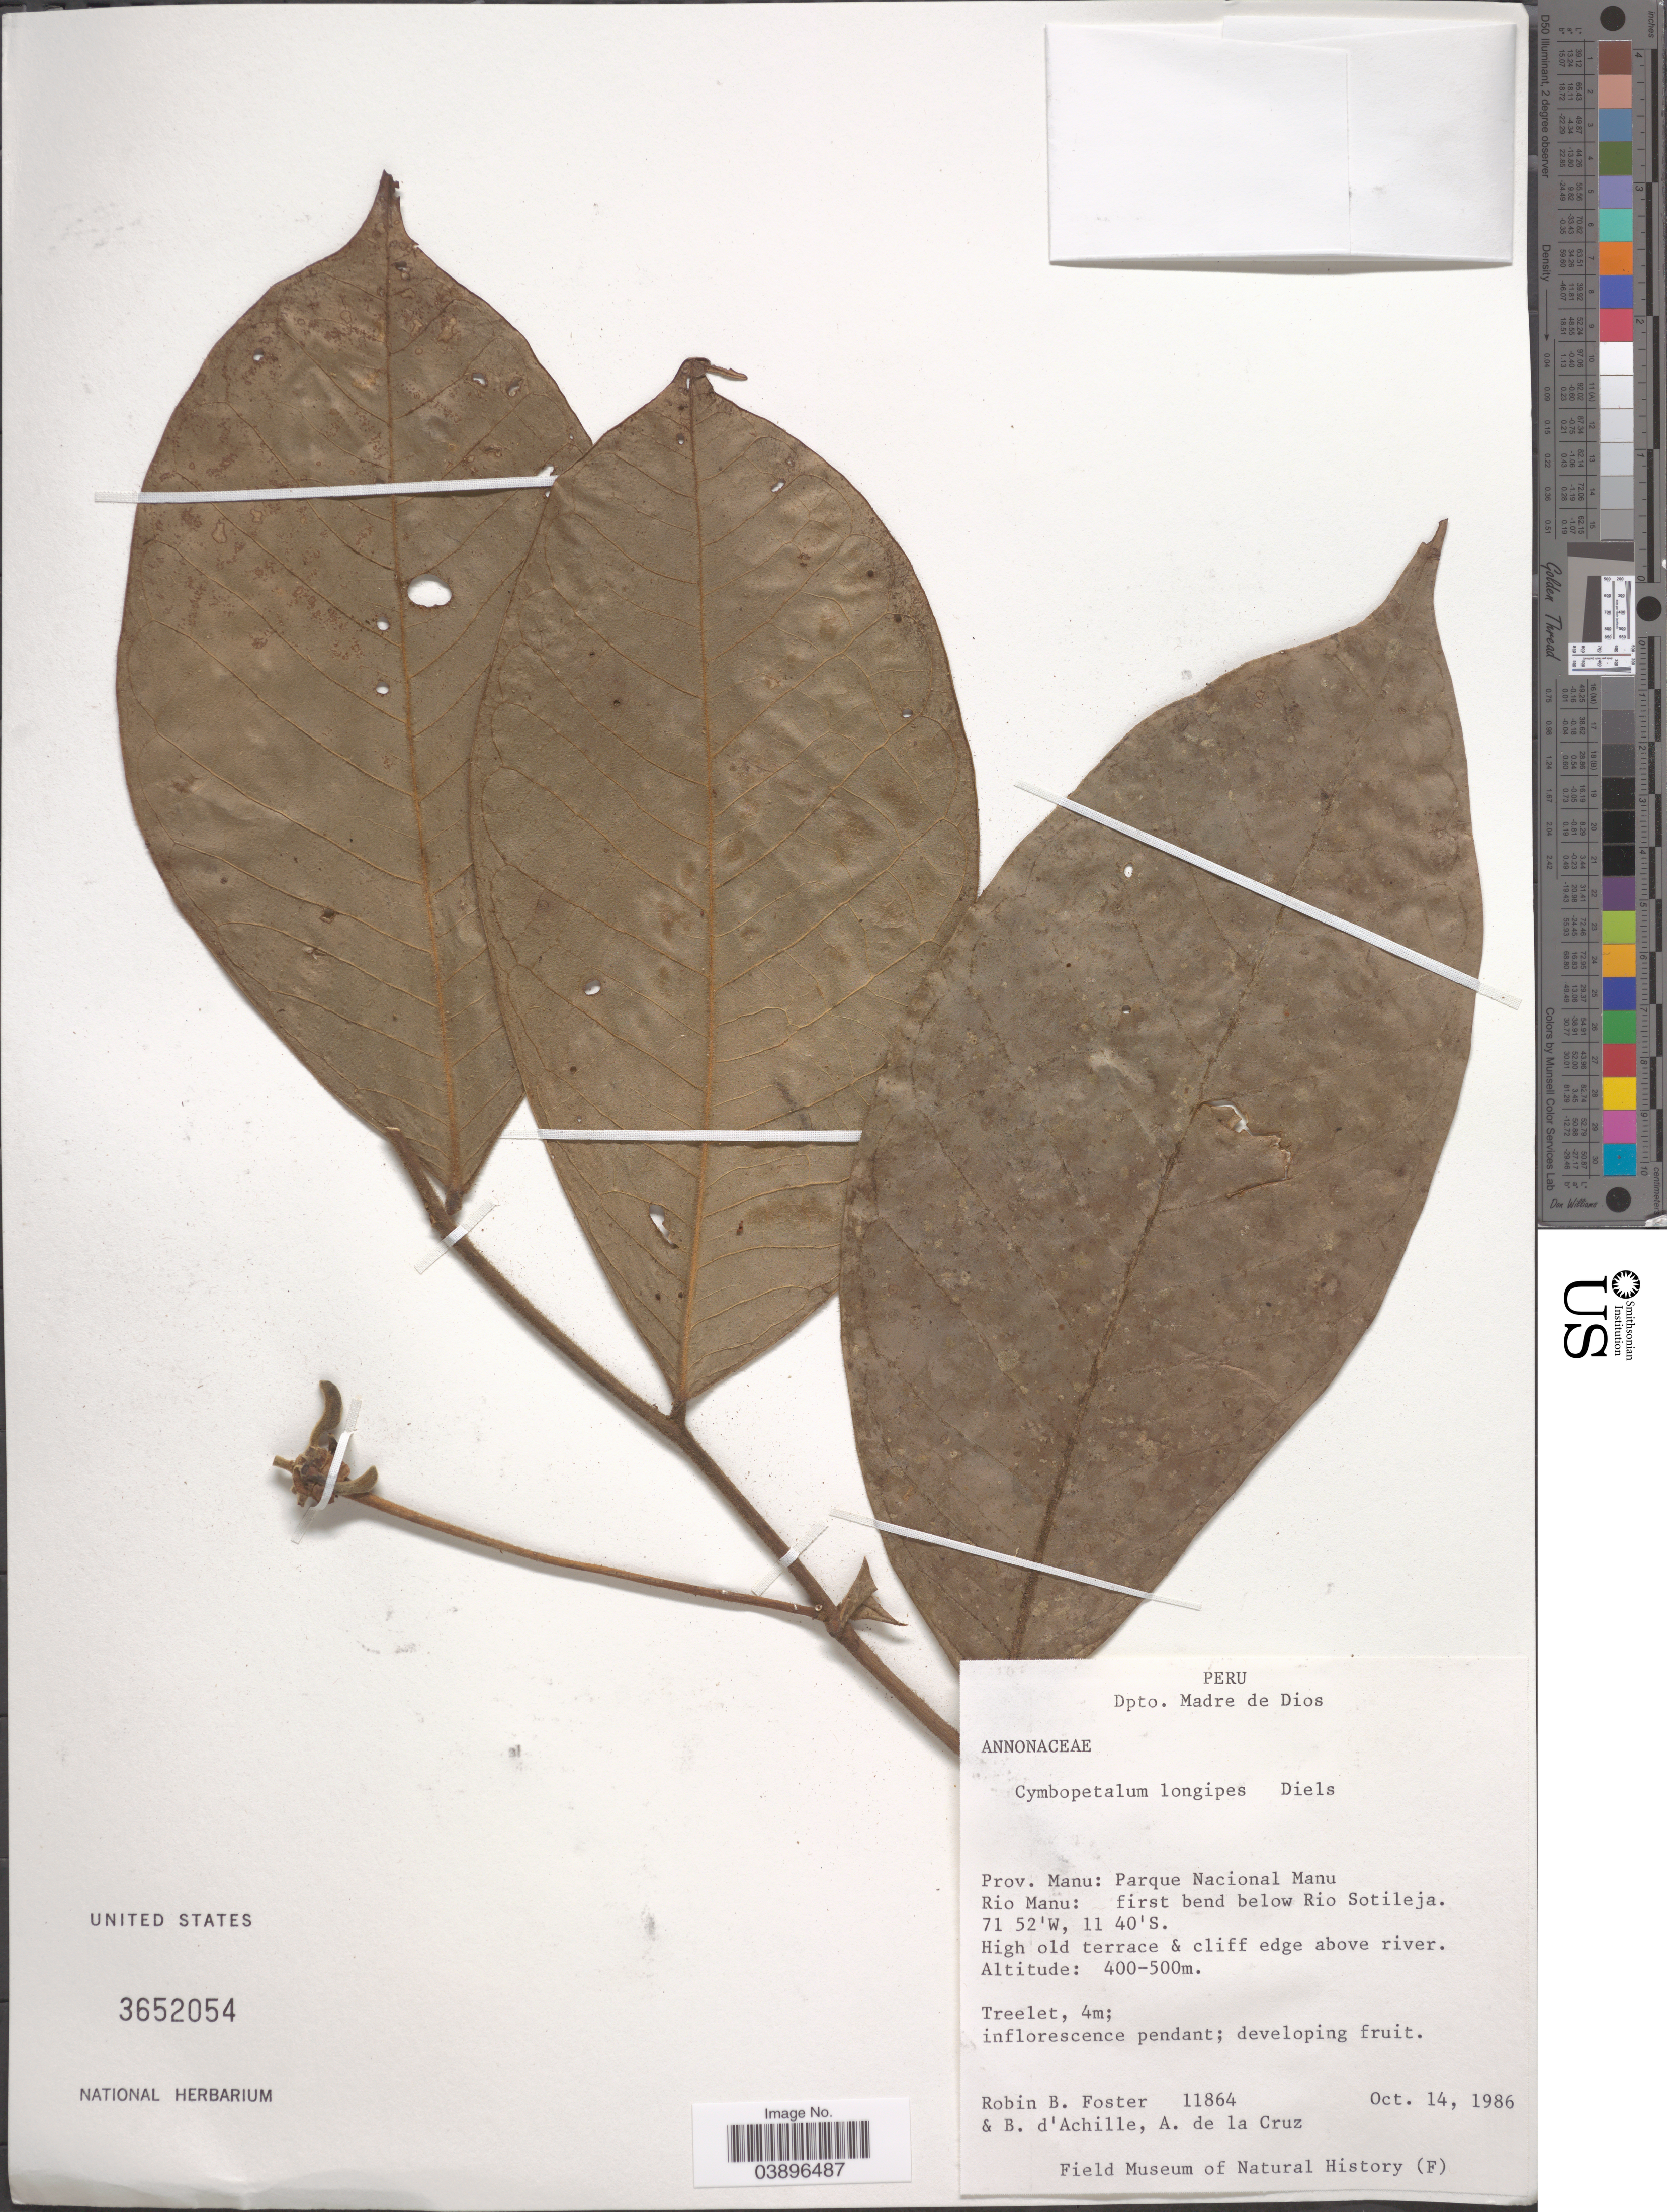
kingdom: Plantae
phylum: Tracheophyta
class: Magnoliopsida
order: Magnoliales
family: Annonaceae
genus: Cymbopetalum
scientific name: Cymbopetalum longipes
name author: Diels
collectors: R. B. Foster, B. d'Achille & A. de la Cruz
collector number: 11864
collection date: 1986-10-14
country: Peru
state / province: Madre de Dios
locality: Dpto. Madre de Dios. Prov. Manu: Parque Nacional Manu. Rio Manu: first bend below rio Sotileja.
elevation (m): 400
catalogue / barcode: US 3652054